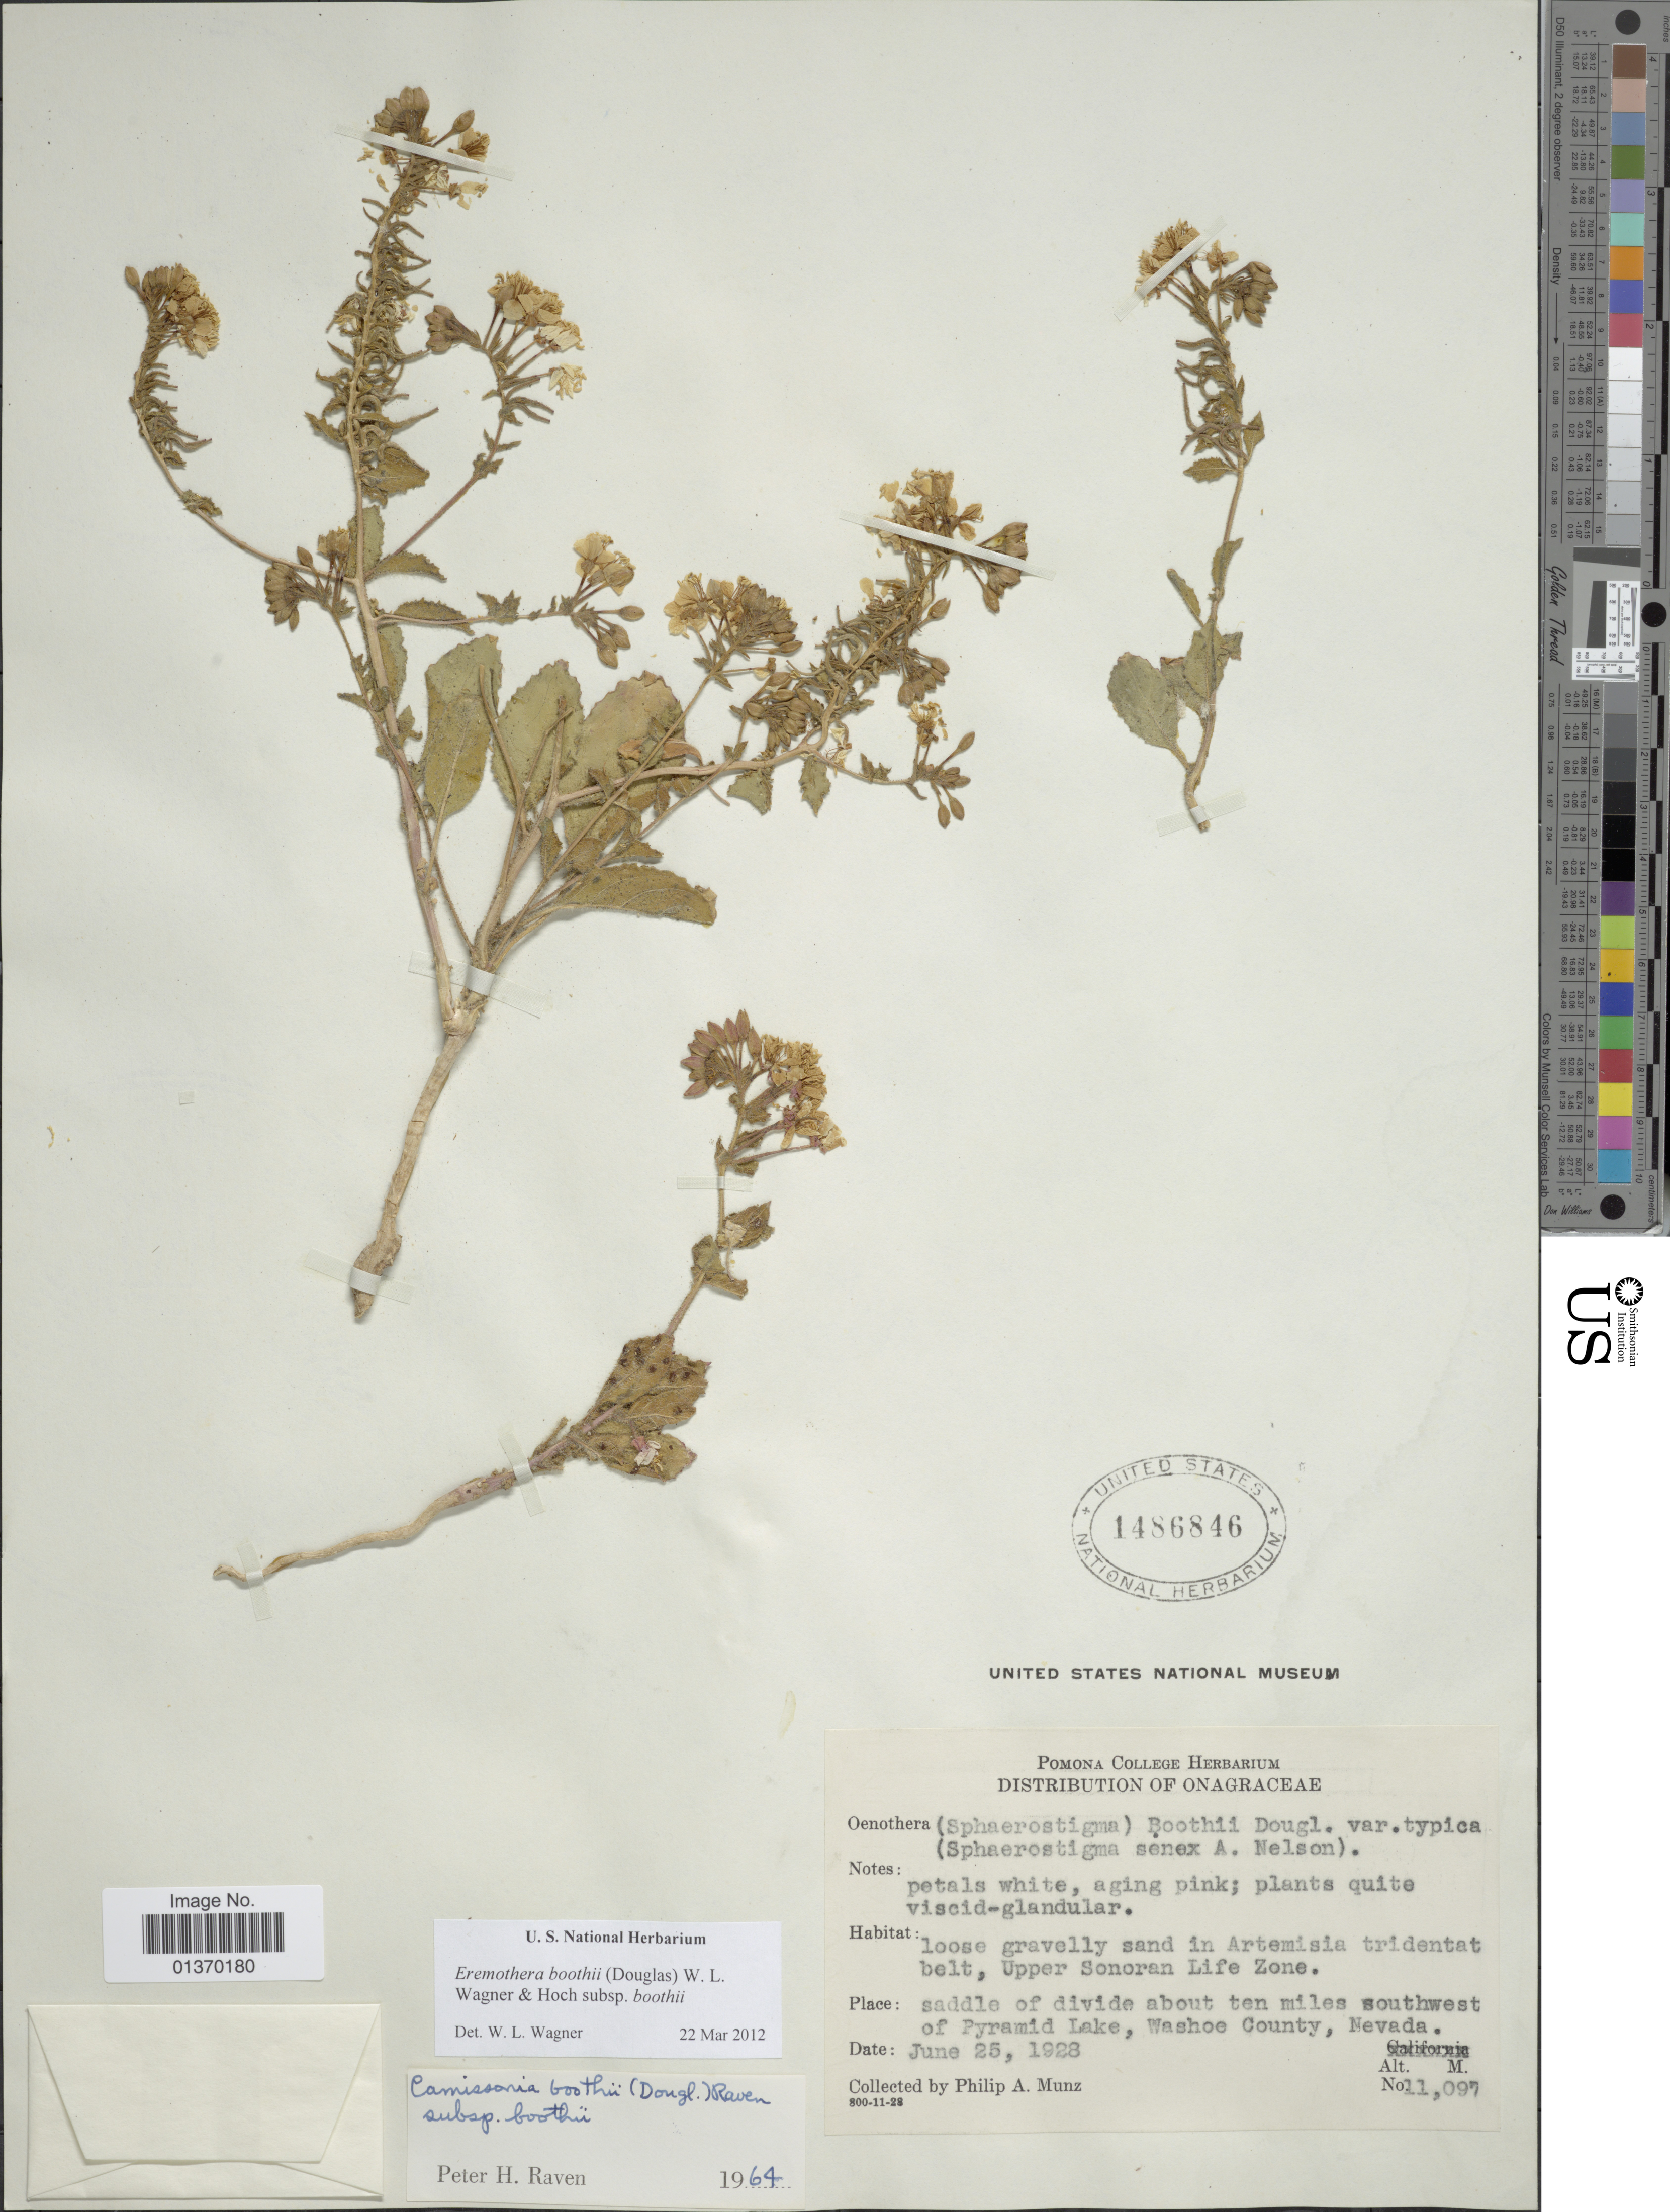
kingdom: Plantae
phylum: Tracheophyta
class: Magnoliopsida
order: Myrtales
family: Onagraceae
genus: Eremothera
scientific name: Eremothera boothii subsp. boothii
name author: (Douglas) W.L. Wagner & Hoch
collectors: P. A. Munz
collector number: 11097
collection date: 1928-06-25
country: United States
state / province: Nevada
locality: Saddle of divide about ten miles southwest of Pyramid Lake, Washoe County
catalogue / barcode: US 1486846